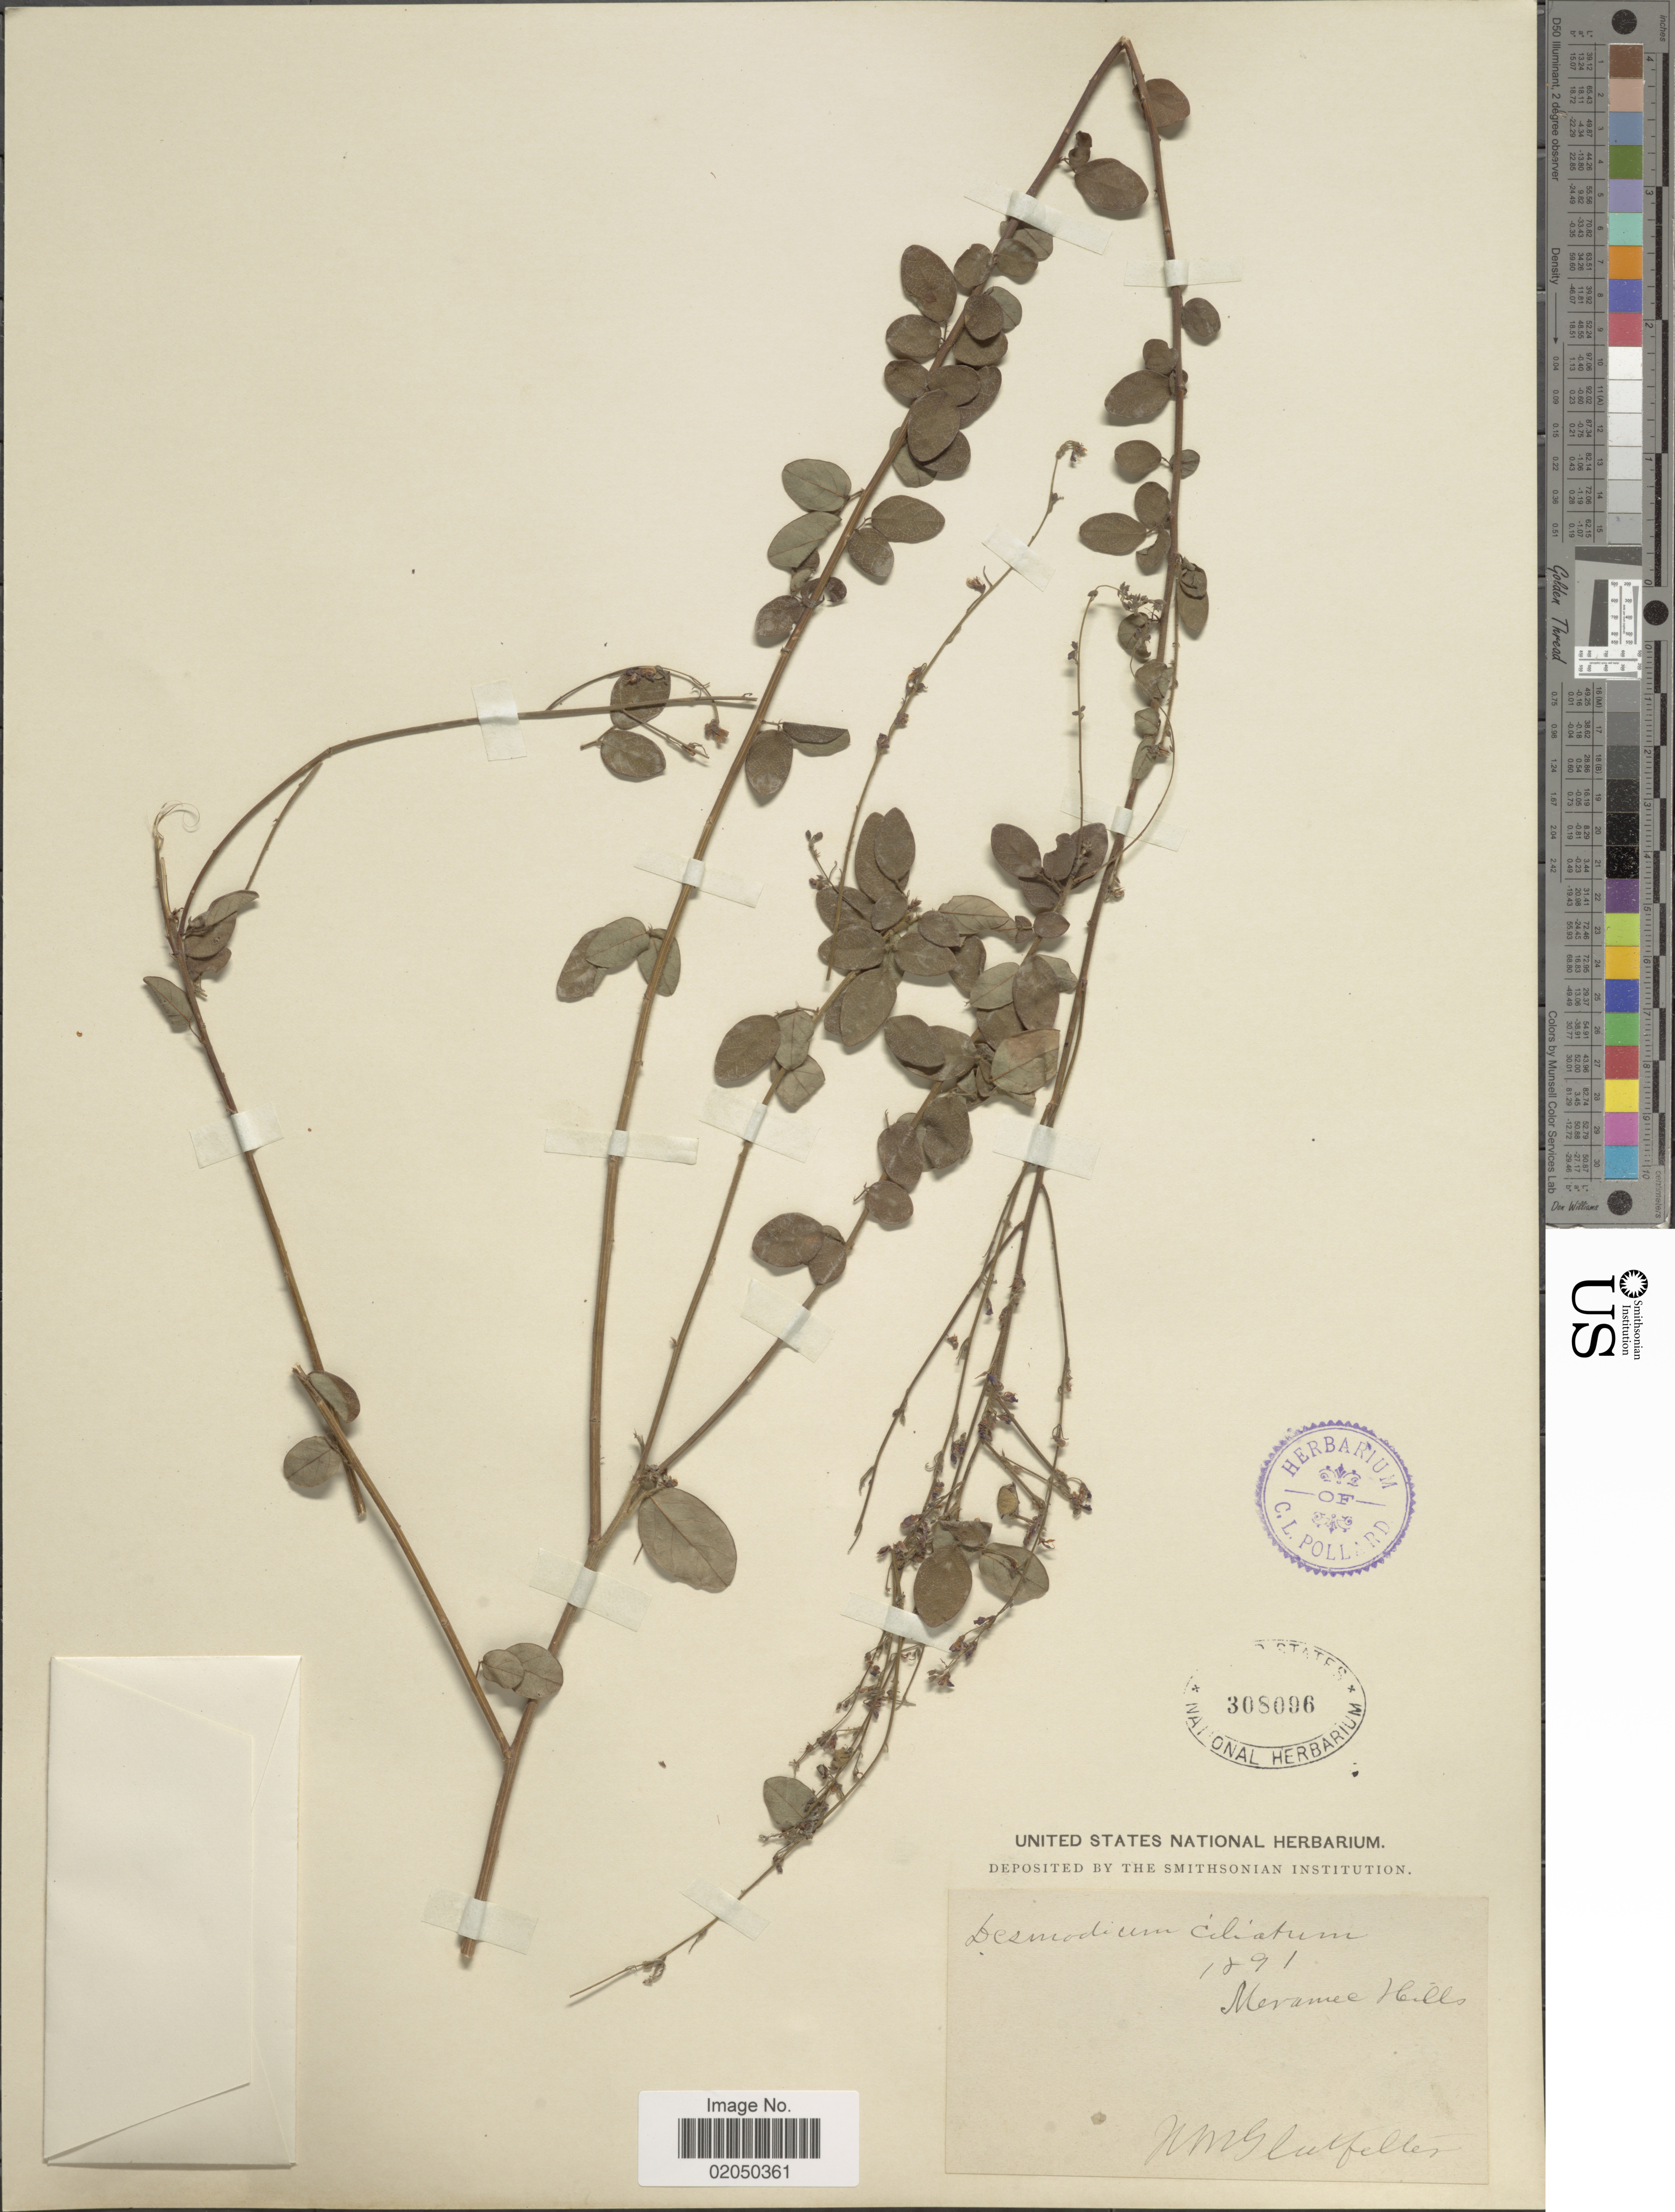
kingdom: Plantae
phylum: Tracheophyta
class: Magnoliopsida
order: Fabales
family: Fabaceae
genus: Desmodium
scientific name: Desmodium ciliare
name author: (Muhl. ex Willd.) DC.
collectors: N. M. Glatfelter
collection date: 1891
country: United States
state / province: Missouri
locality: Meramec Hills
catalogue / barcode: US 308096